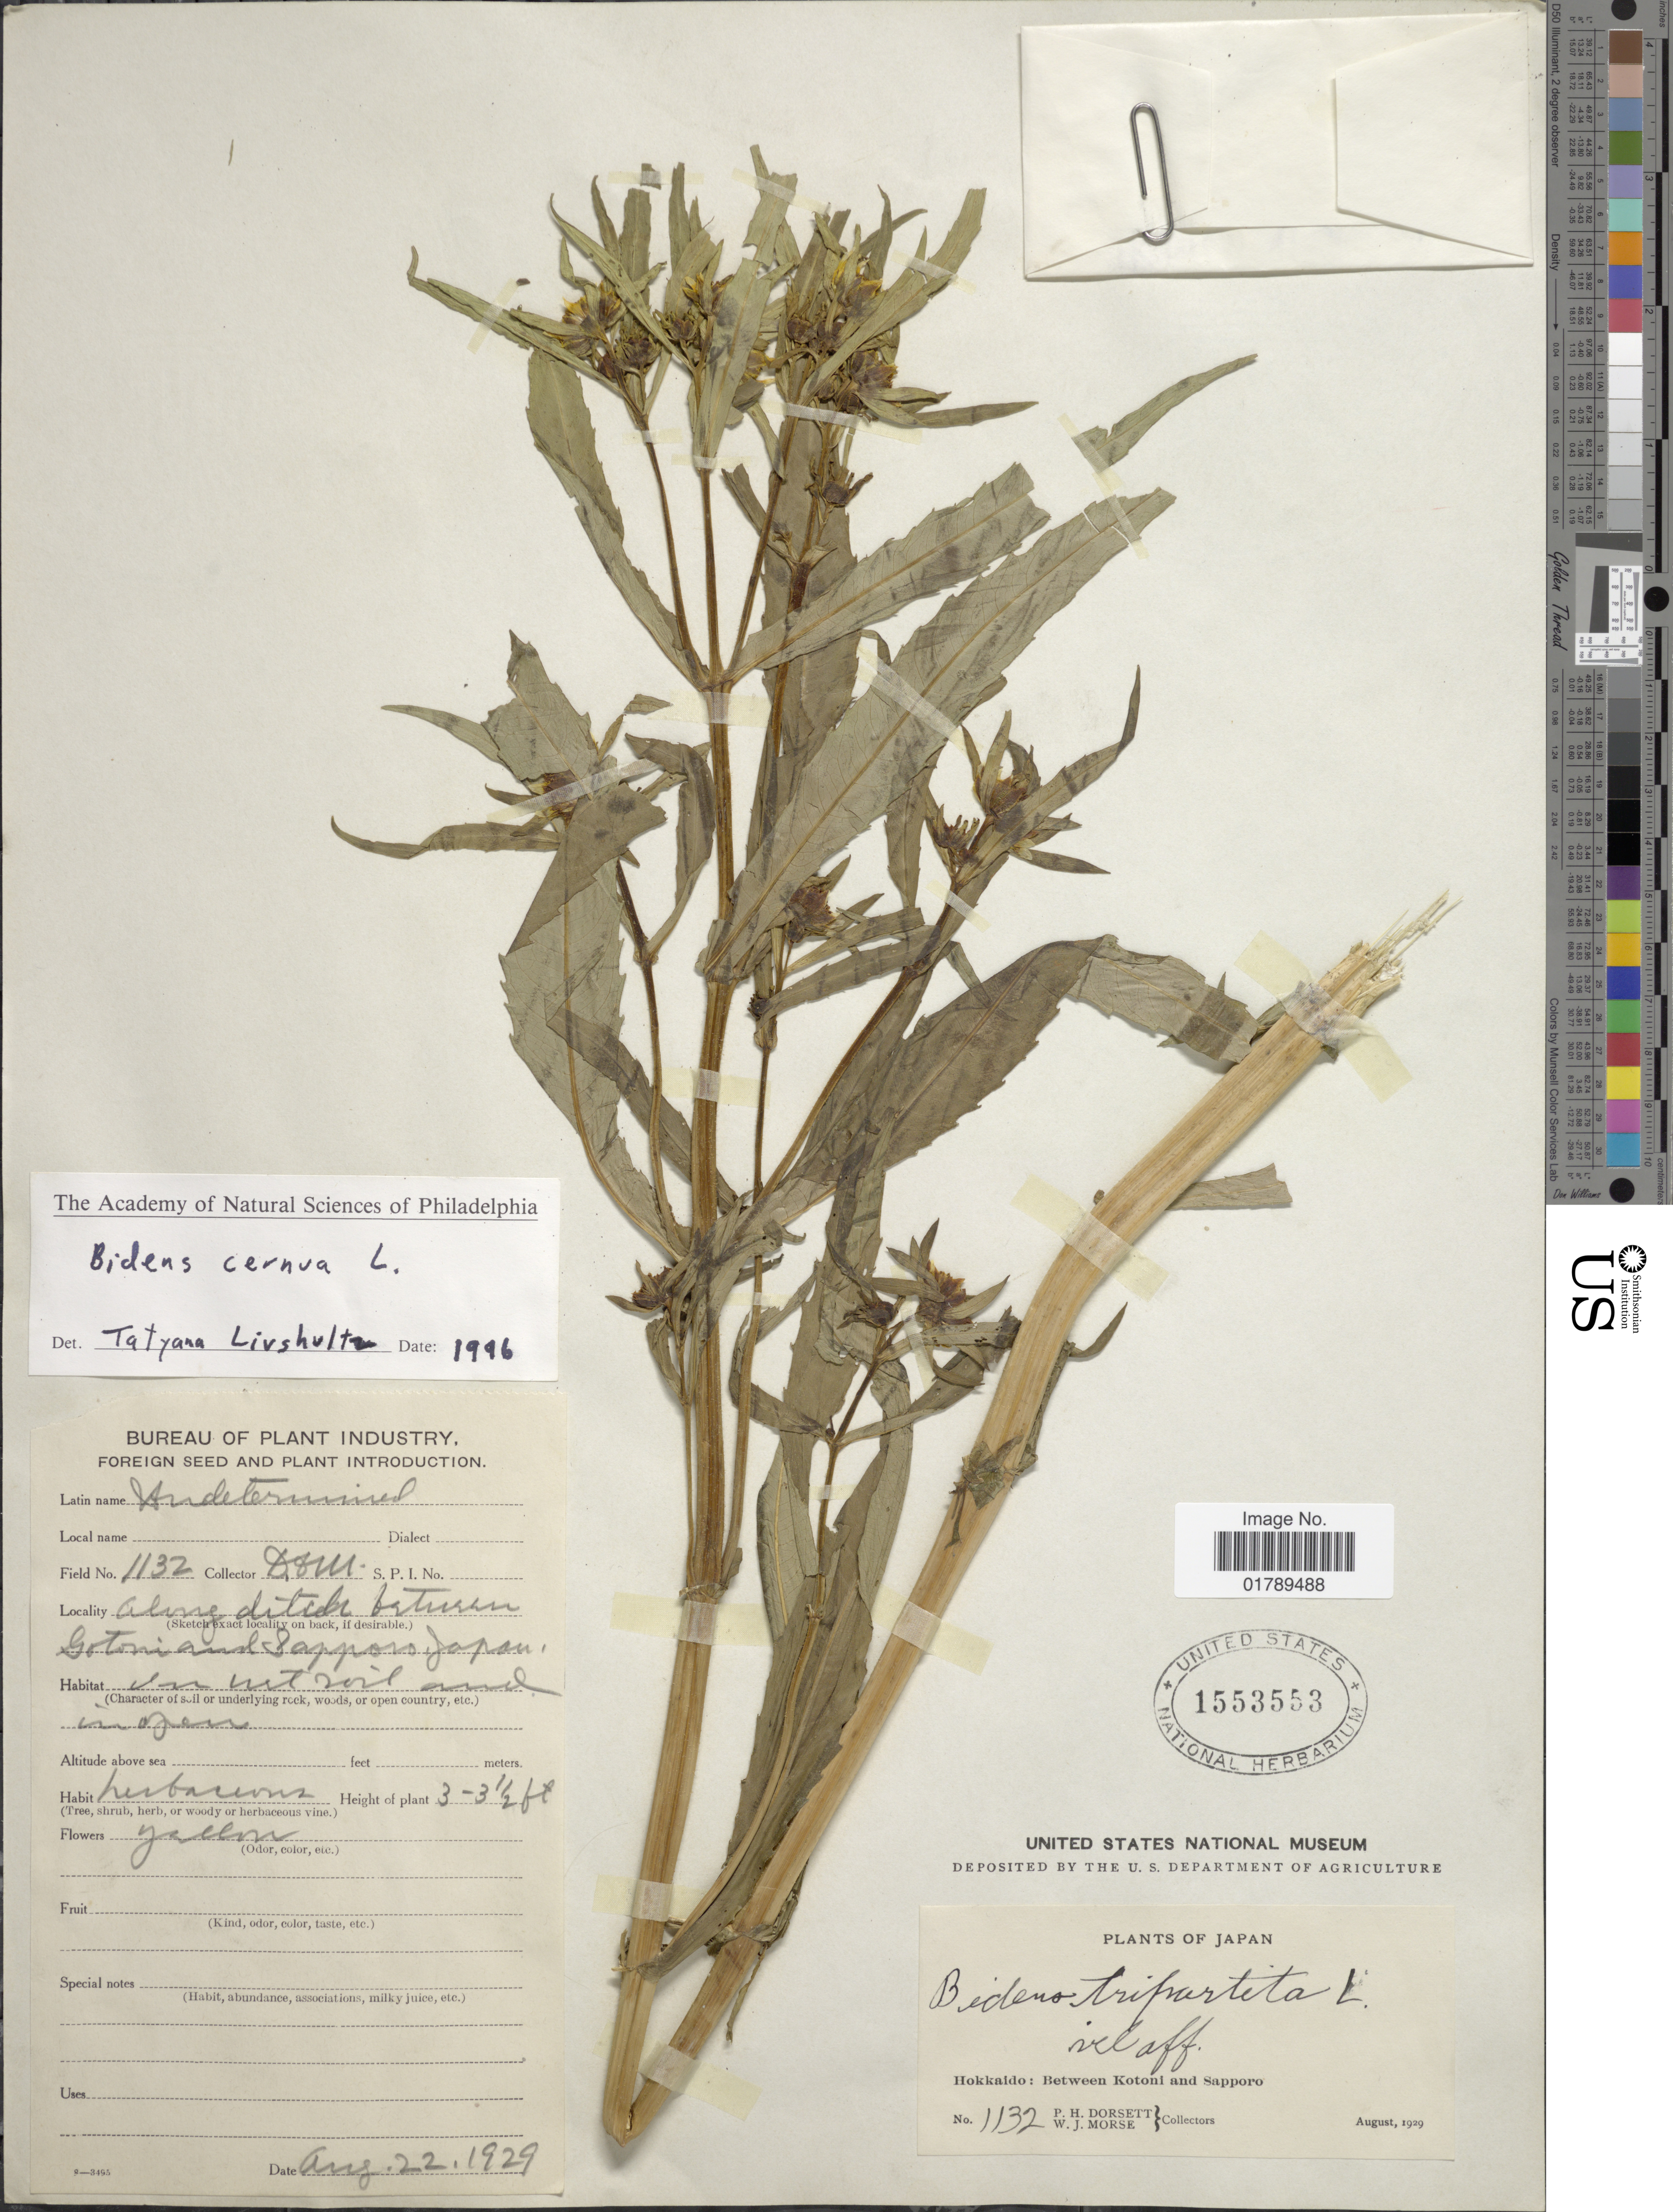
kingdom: Plantae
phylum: Tracheophyta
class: Magnoliopsida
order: Asterales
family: Asteraceae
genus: Bidens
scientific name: Bidens cernua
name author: L.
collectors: P. H. Dorsett & W. J. Morse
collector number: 1132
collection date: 1929-08-22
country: Japan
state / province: Hokkaidō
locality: Hokkaido: Between Kotoni and Sapporo. Along ditch between Gotoni and Sapporo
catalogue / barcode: US 1553553